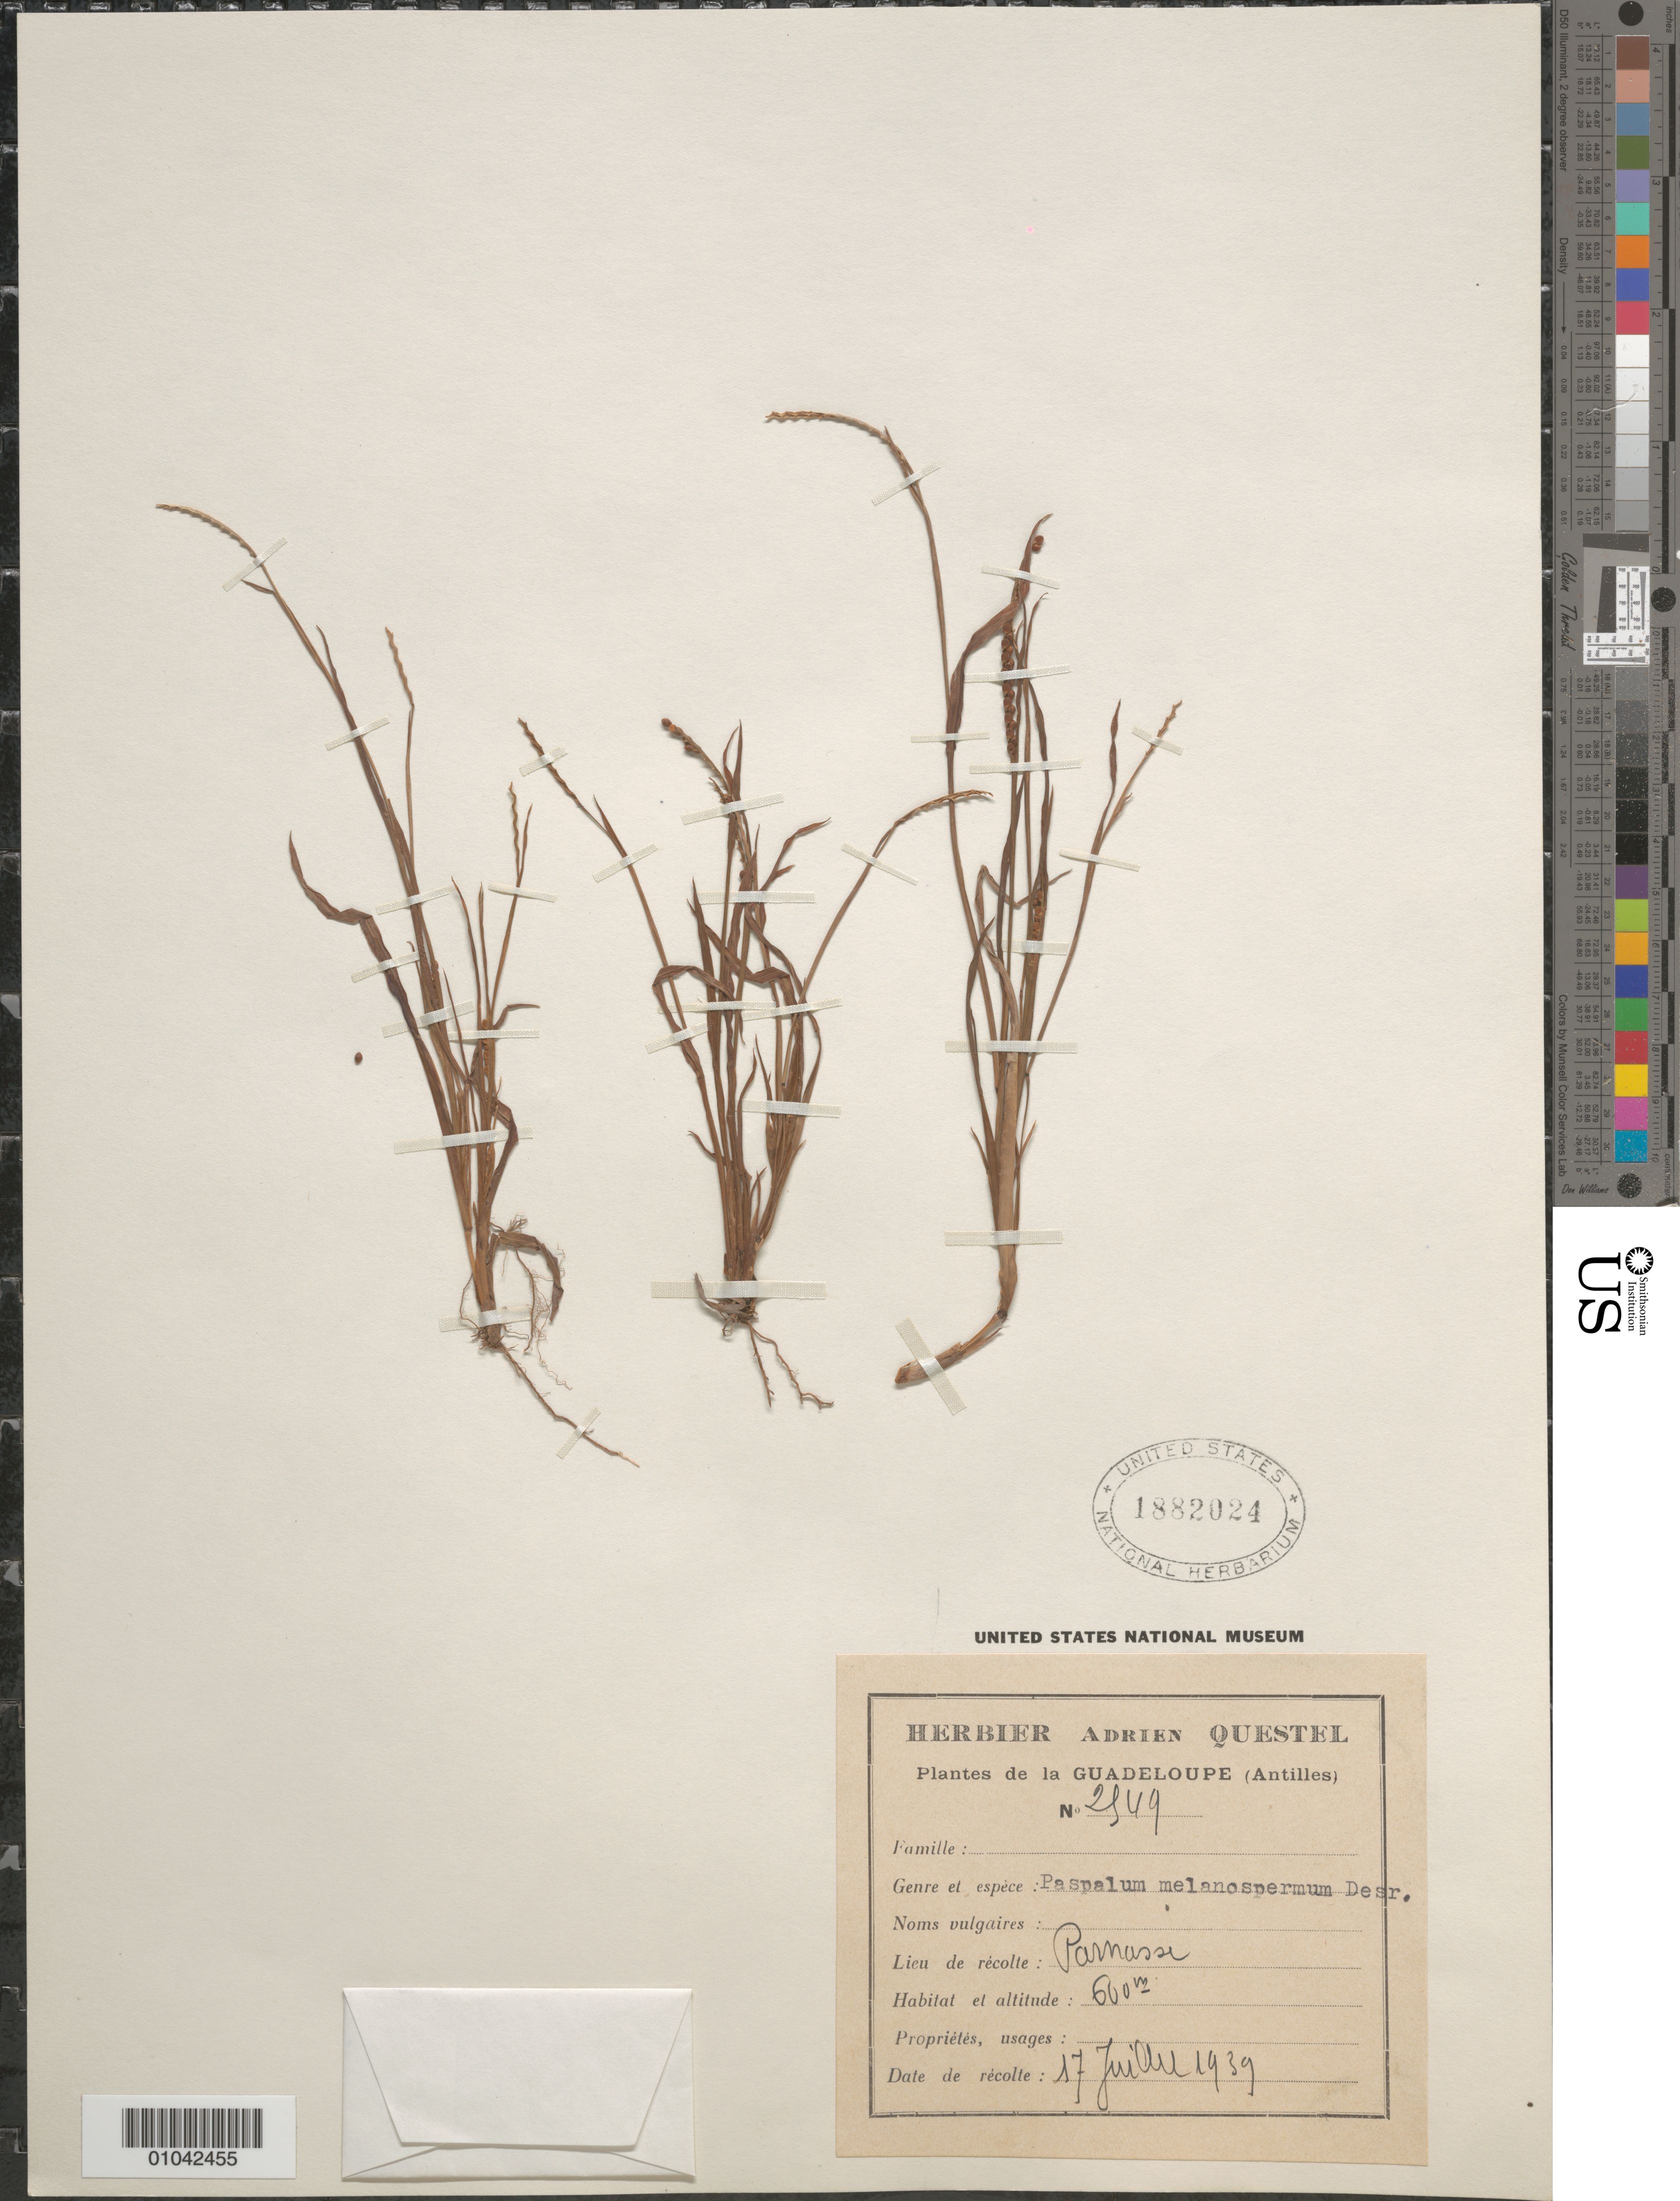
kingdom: Plantae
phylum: Tracheophyta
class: Liliopsida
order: Poales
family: Poaceae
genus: Paspalum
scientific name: Paspalum melanospermum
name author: Desv. ex Poir.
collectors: A. Questel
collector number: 2949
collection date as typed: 17 Jul 1939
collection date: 1939-07-17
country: Guadeloupe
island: Basse Terre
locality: Parnasse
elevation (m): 600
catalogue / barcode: US 1882024